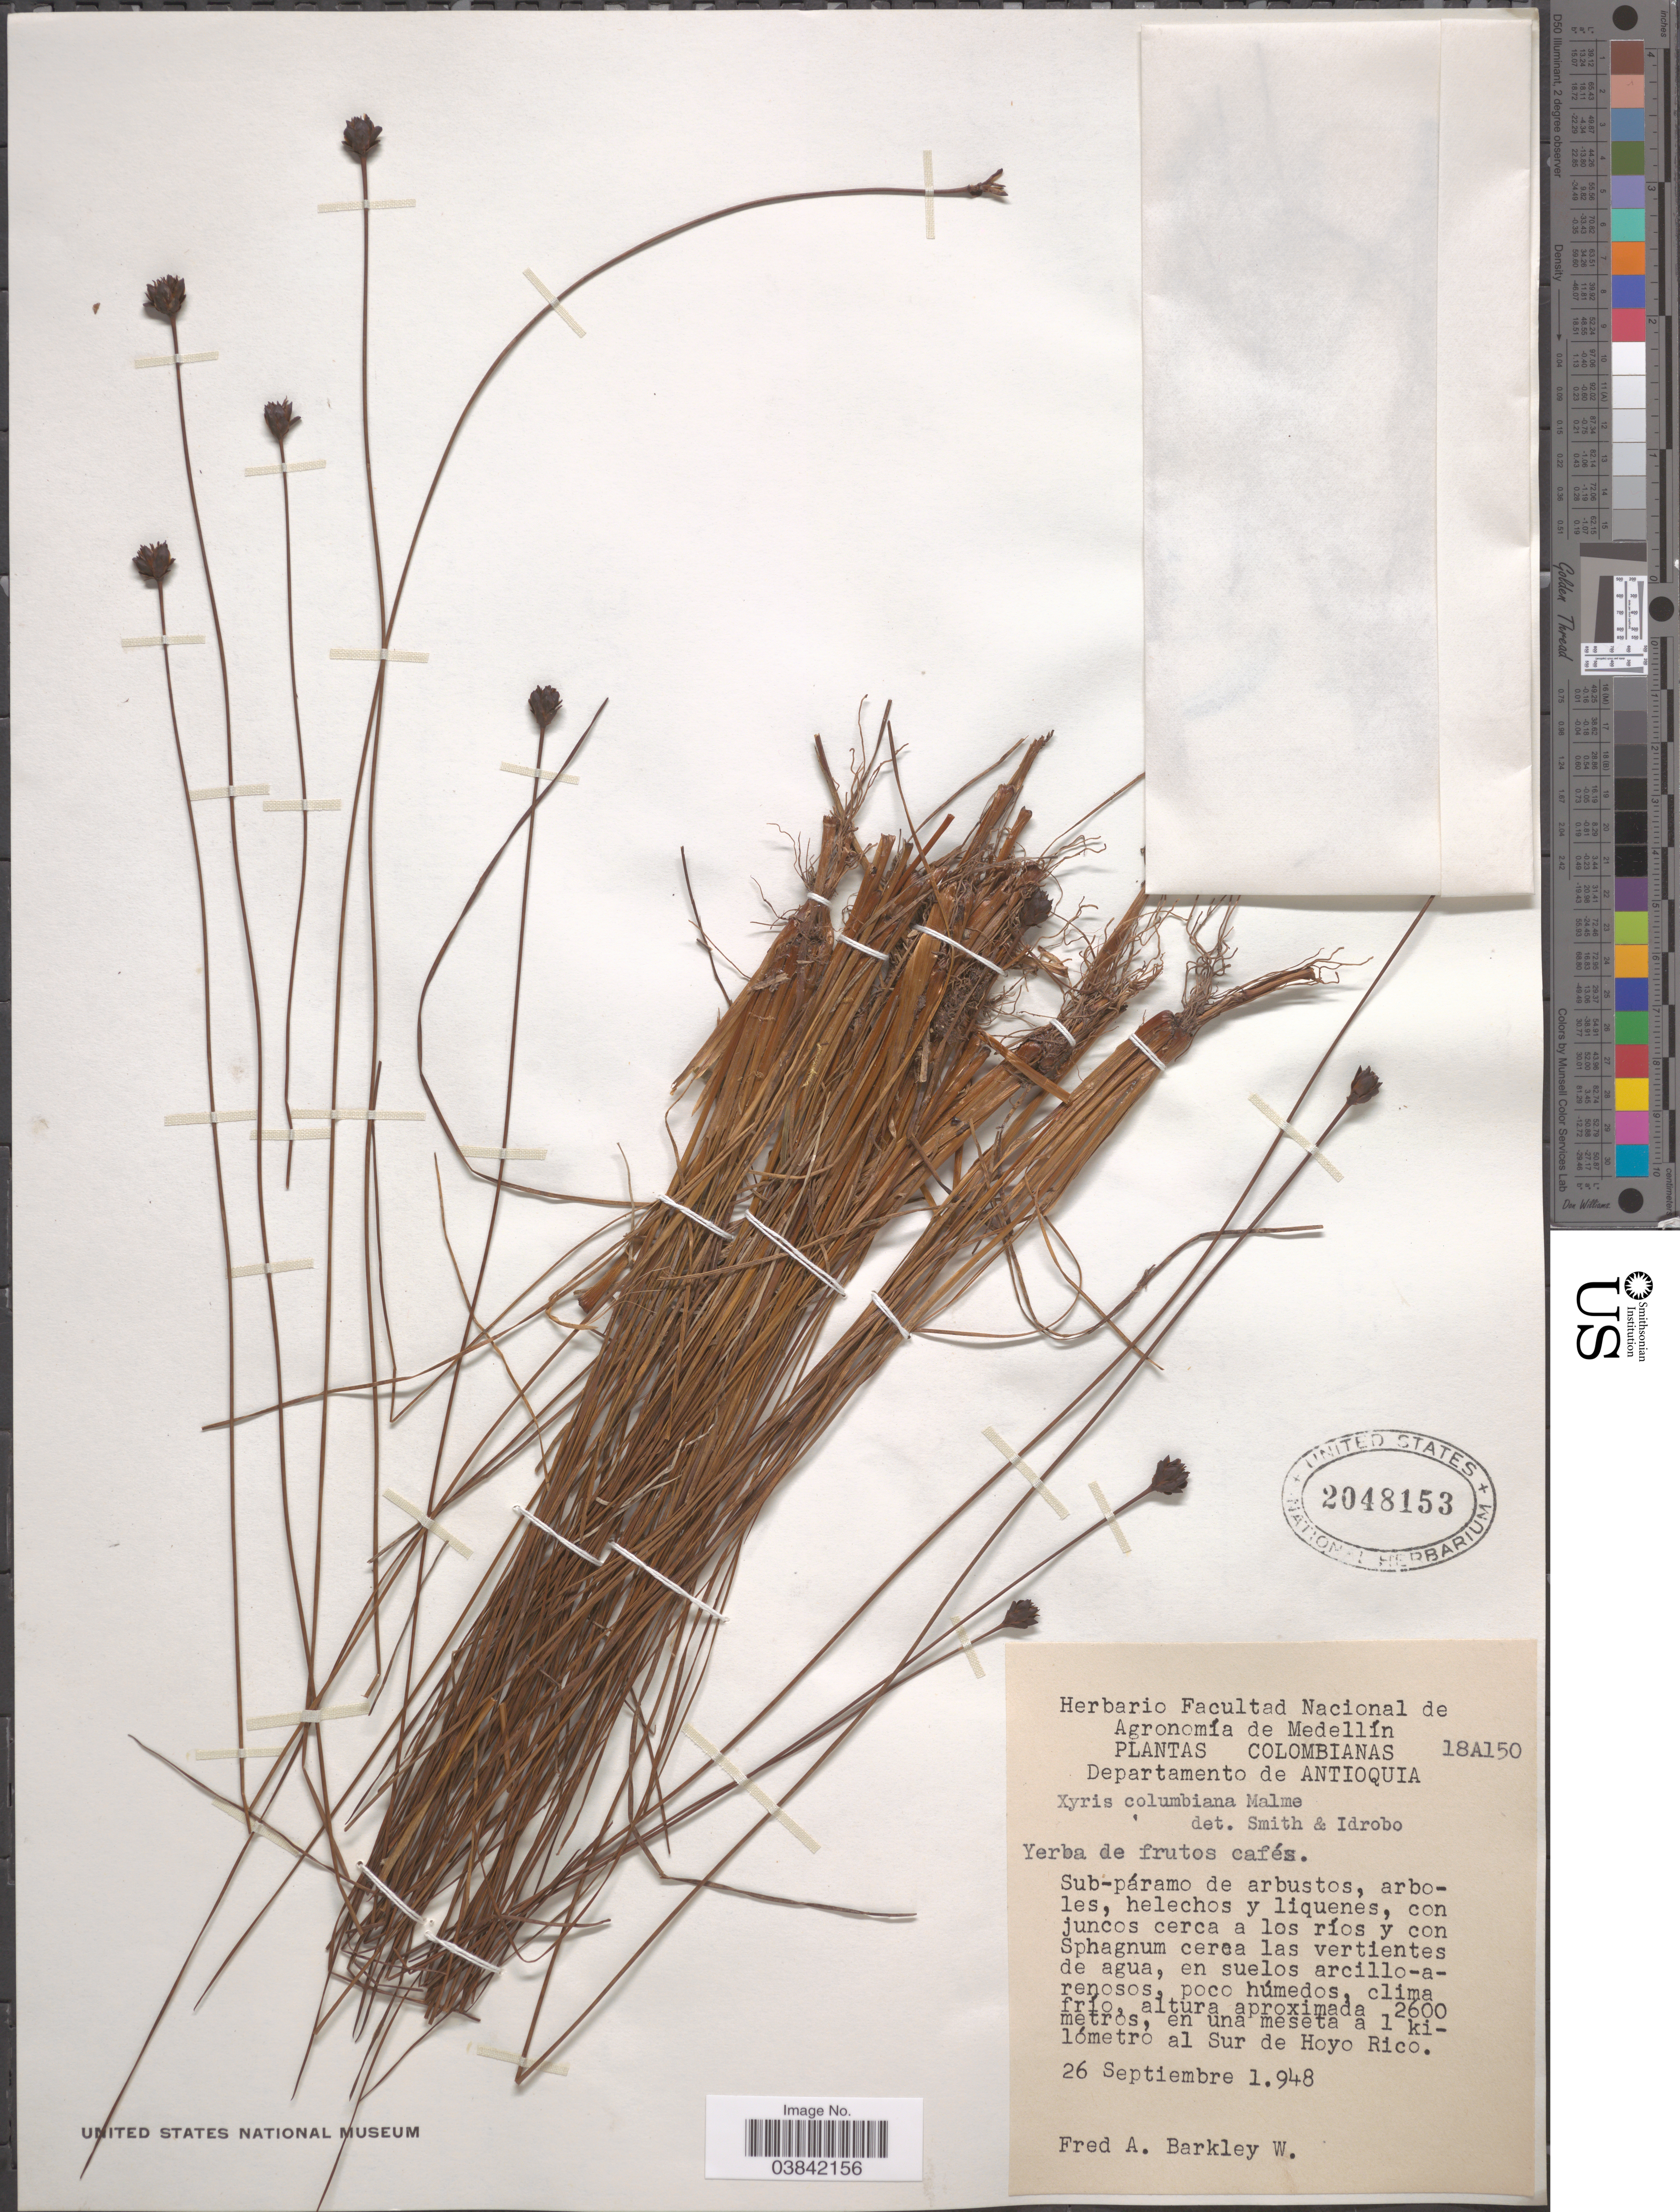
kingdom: Plantae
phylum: Tracheophyta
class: Liliopsida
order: Poales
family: Xyridaceae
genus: Xyris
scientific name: Xyris columbiana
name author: Malme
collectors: F. Barkley W.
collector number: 18A150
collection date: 1948-09-26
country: Colombia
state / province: Antioquia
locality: Departamento de Antioquia. En una meseta a 1 kilómetro al Sur de Hoyo Rico.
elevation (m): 2600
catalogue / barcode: US 2048153